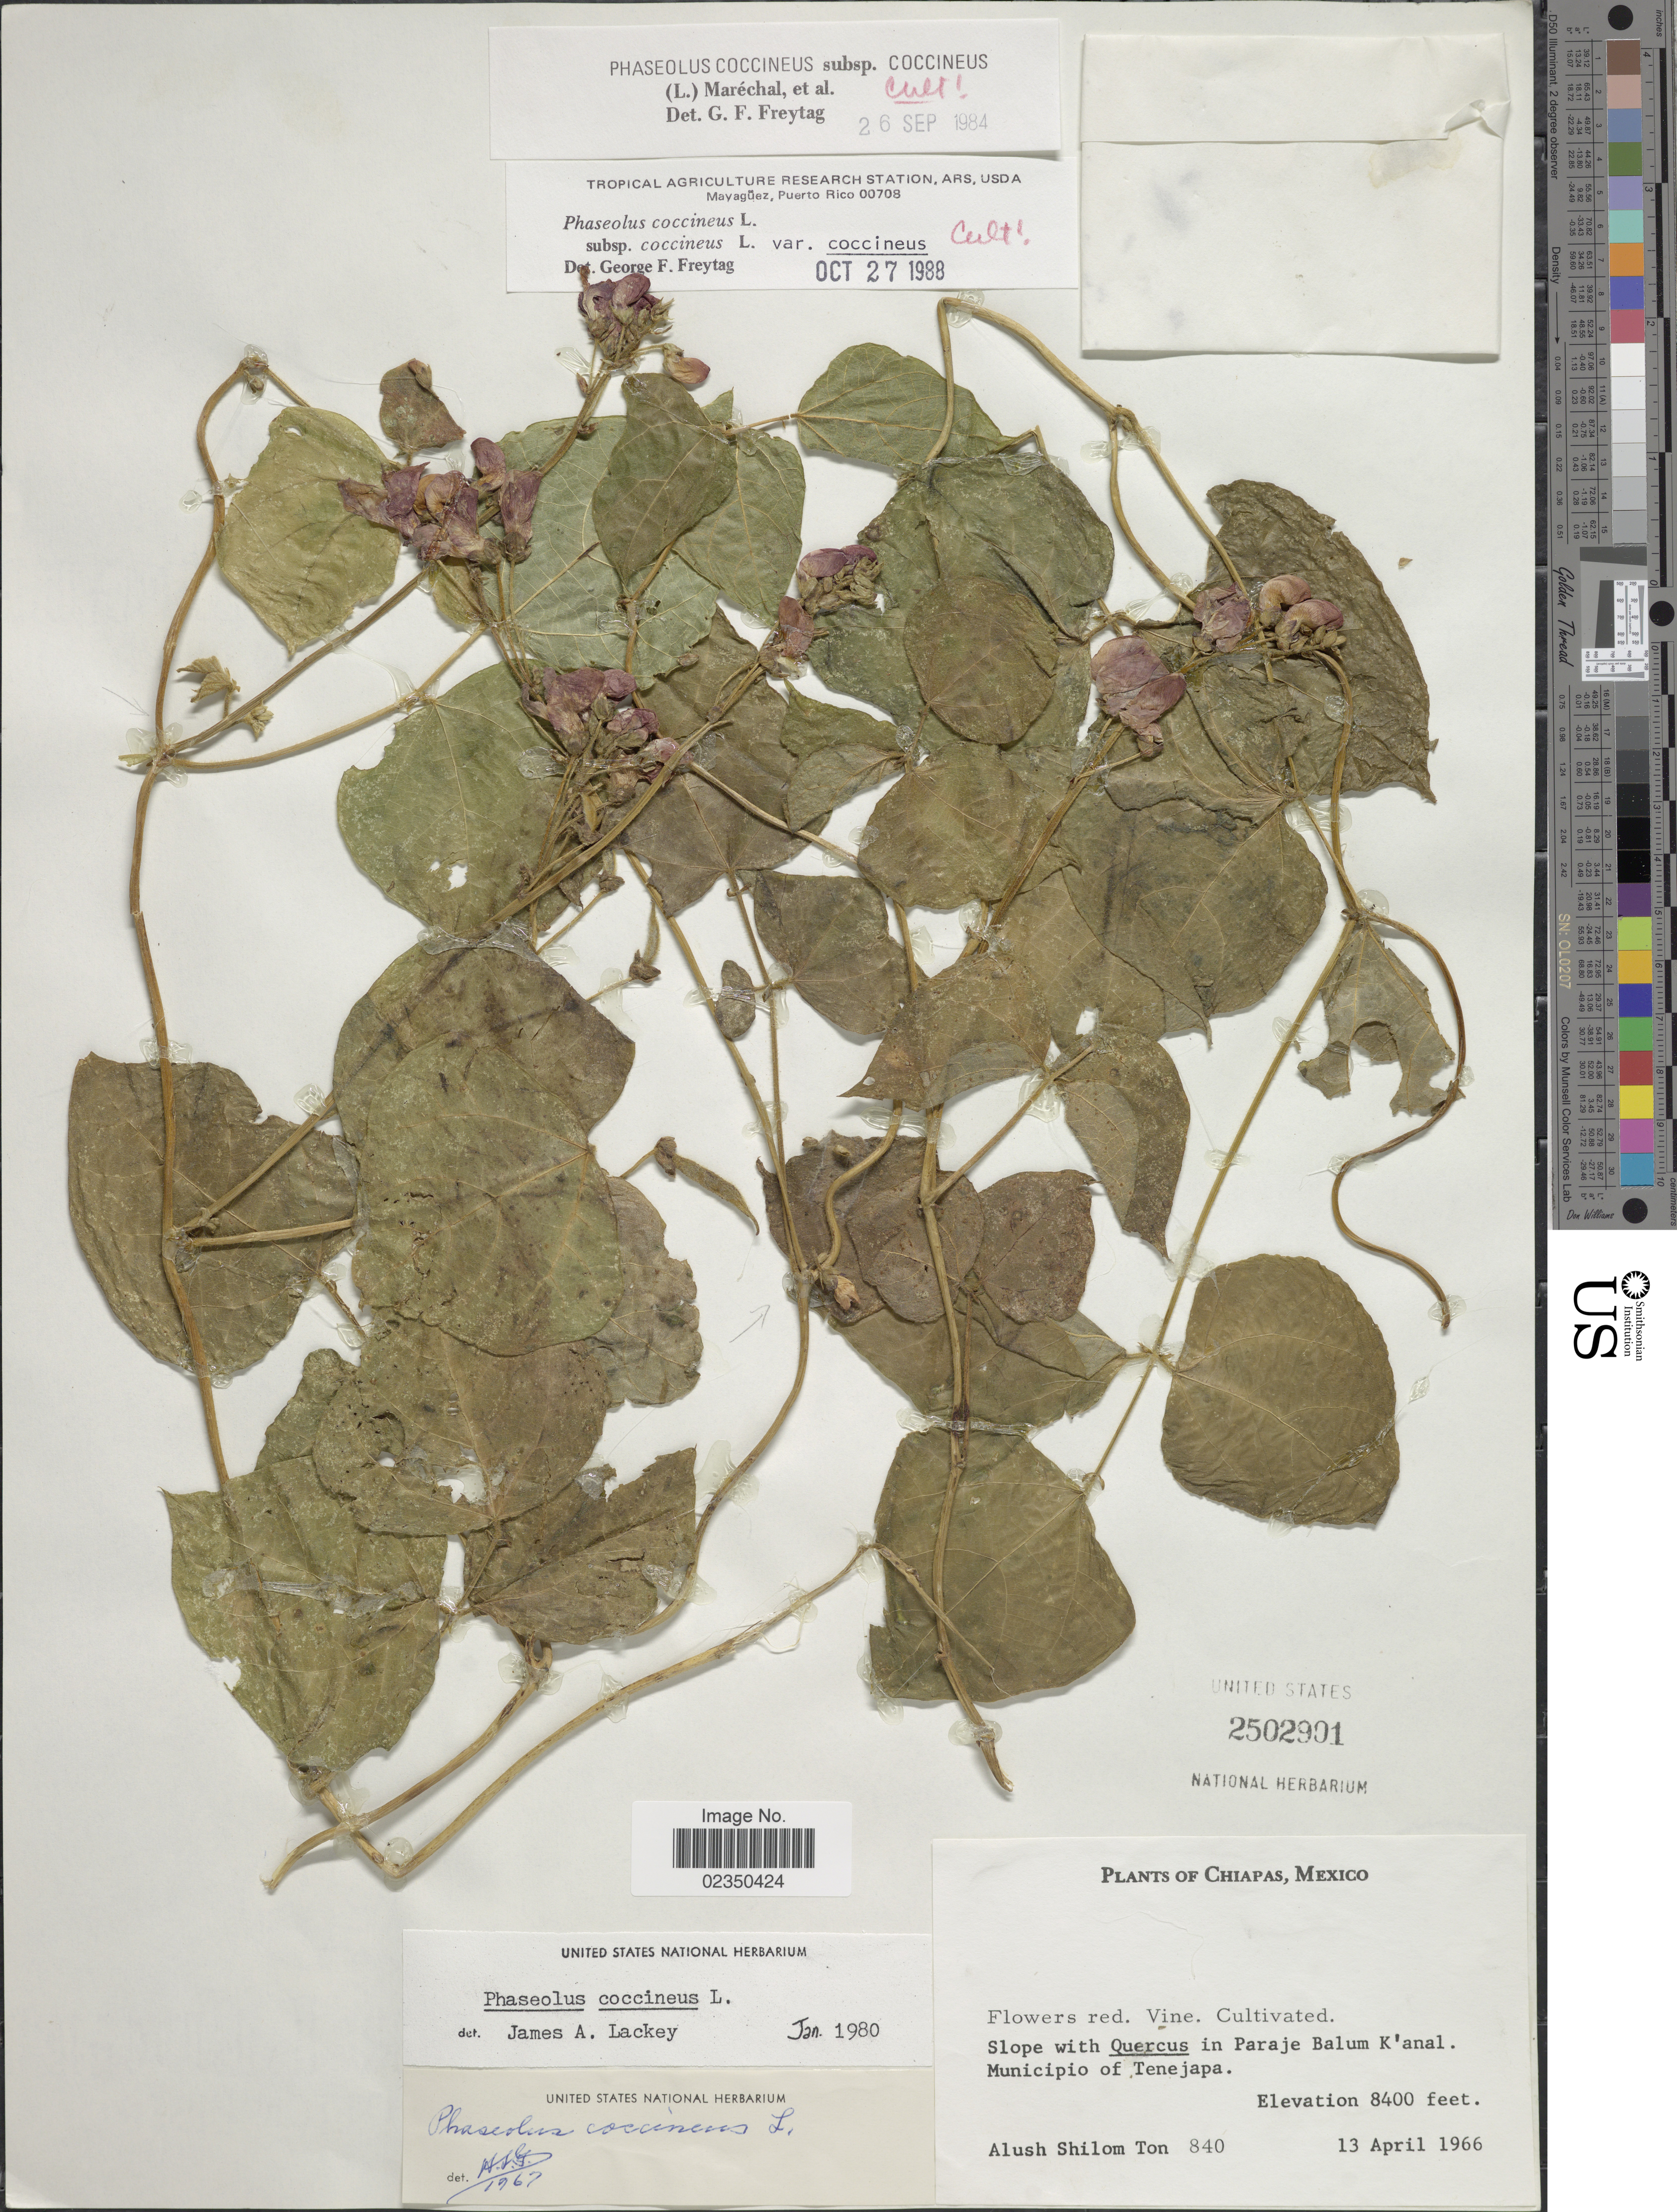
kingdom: Plantae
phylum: Tracheophyta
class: Magnoliopsida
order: Fabales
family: Fabaceae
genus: Phaseolus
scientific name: Phaseolus coccineus var. coccineus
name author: L.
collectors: A. M. Ton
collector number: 840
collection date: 1966-04-13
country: Mexico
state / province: Chiapas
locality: Slope in Paraje Balum K'anal, Municipio of Tenejapa.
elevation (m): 2560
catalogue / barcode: US 2502901